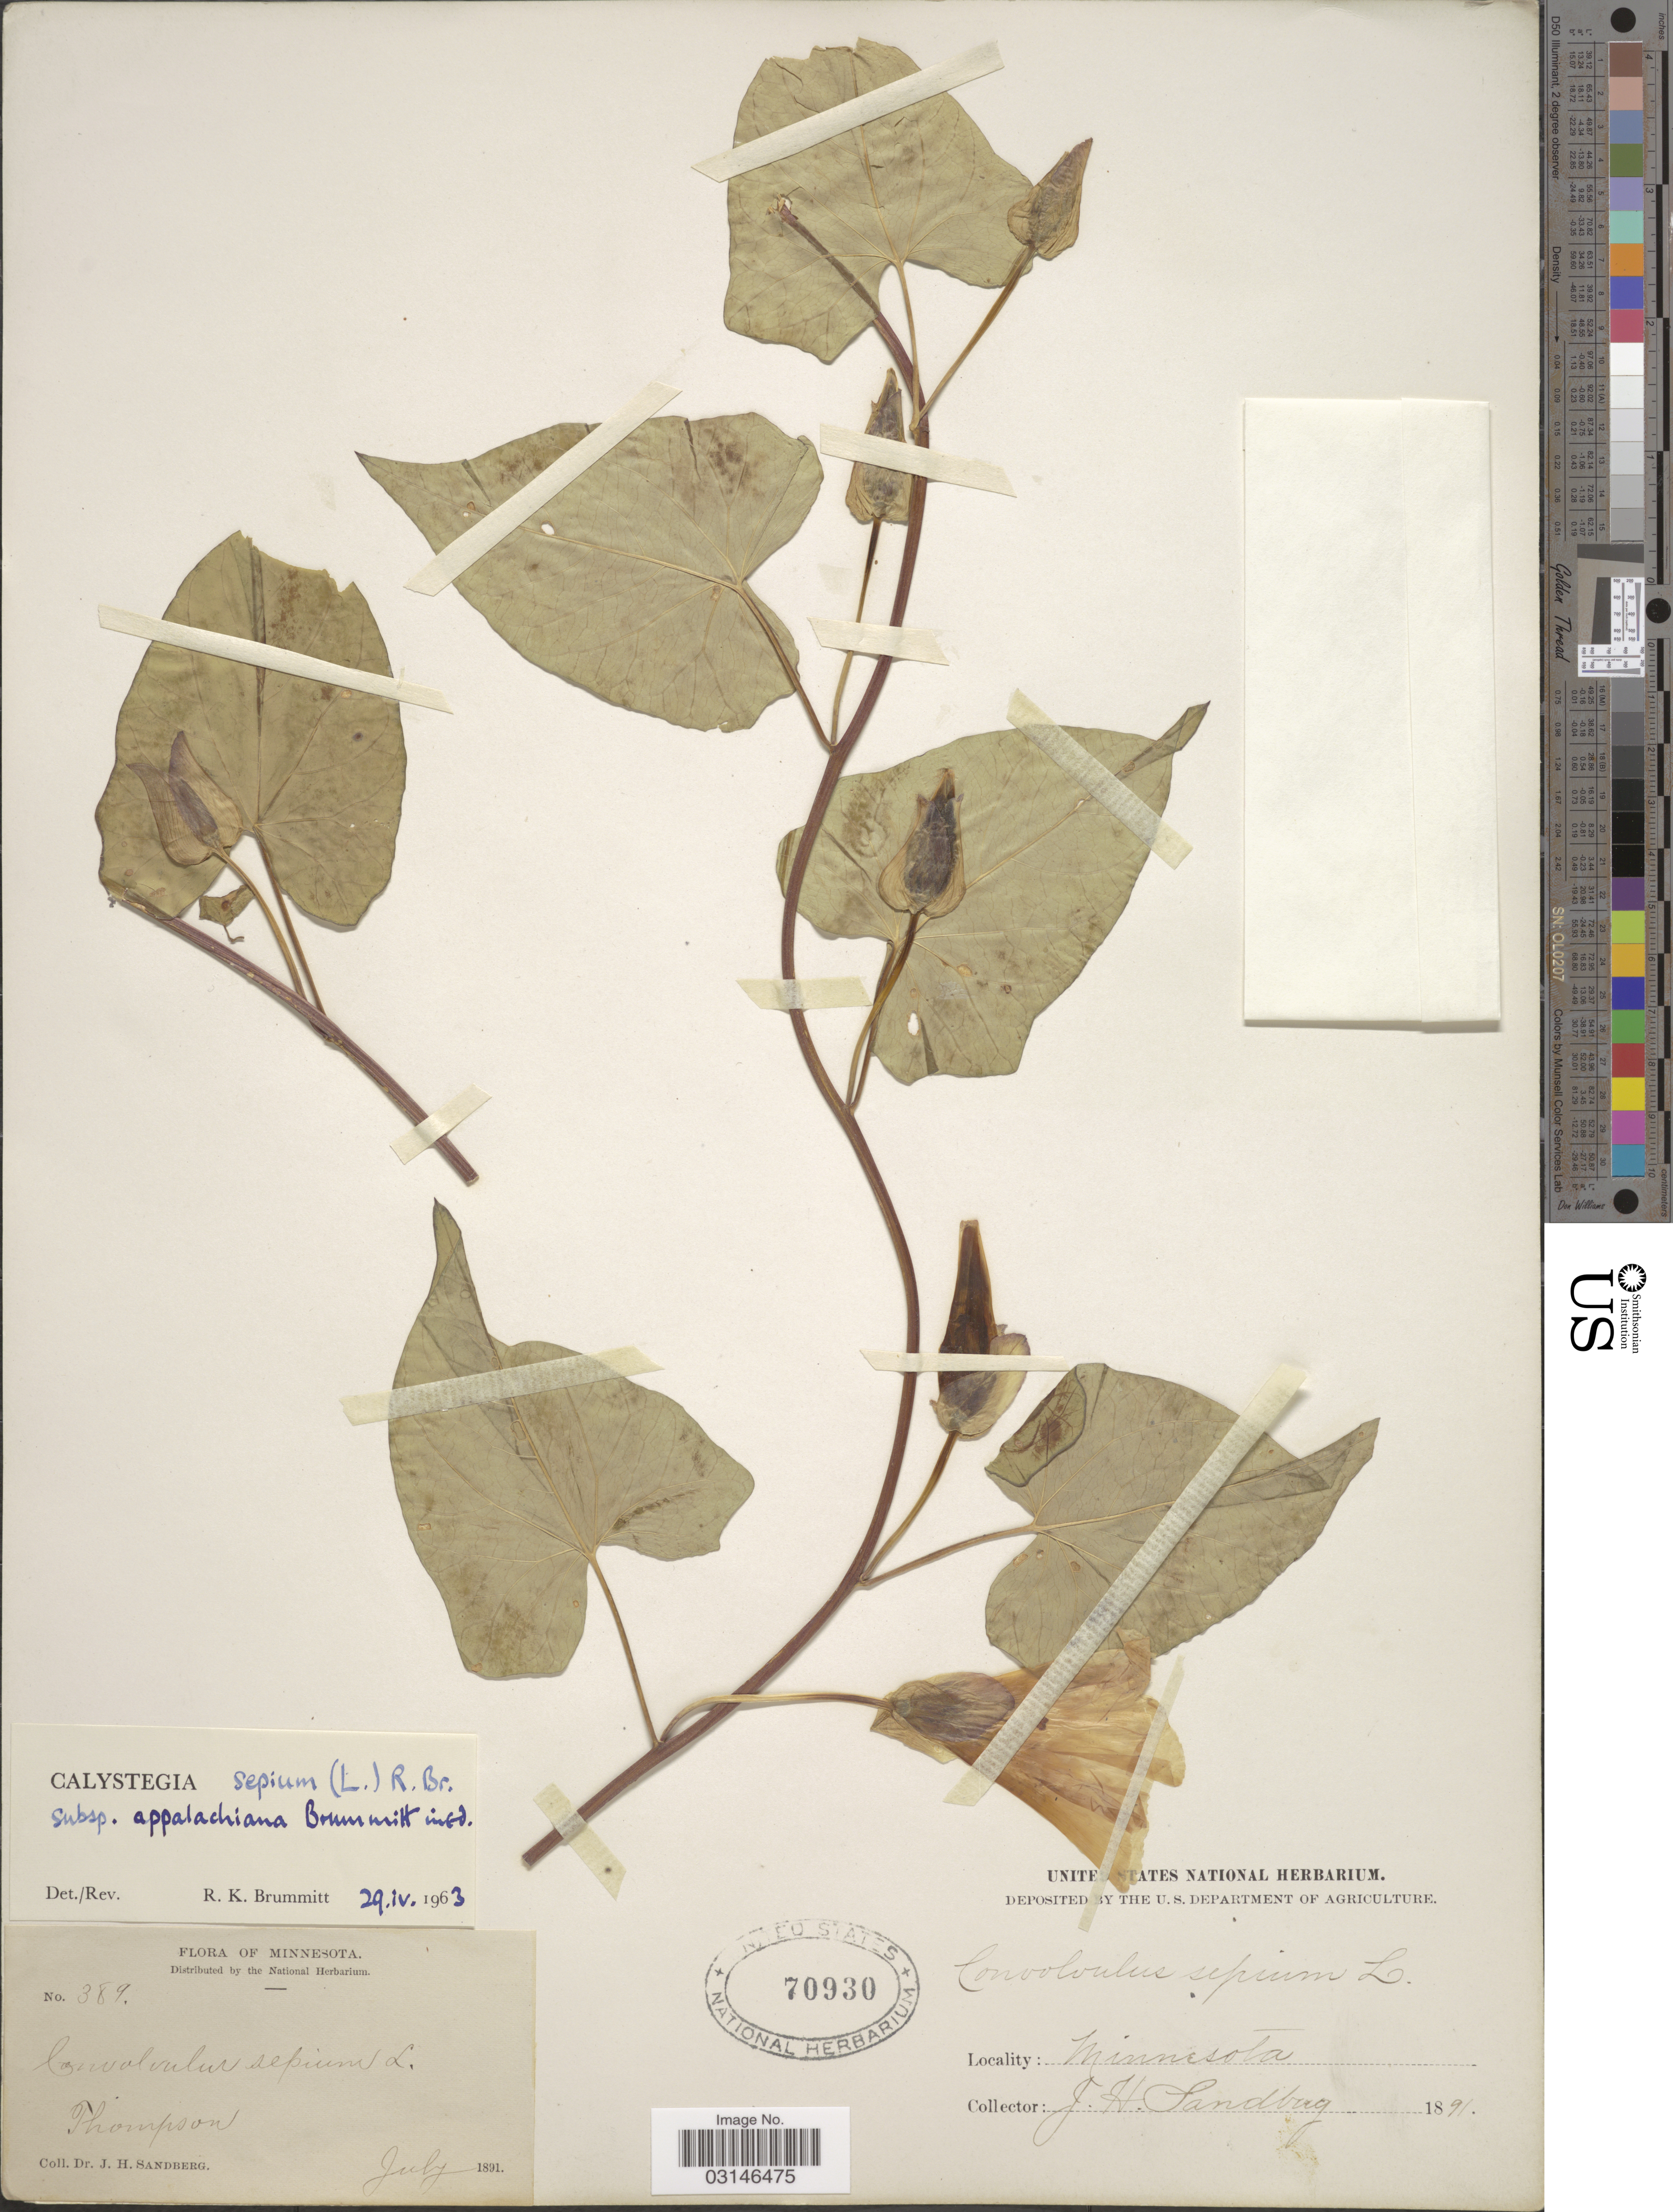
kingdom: Plantae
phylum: Tracheophyta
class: Magnoliopsida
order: Solanales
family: Convolvulaceae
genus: Calystegia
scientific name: Calystegia sepium subsp. appalachiana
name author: Brummitt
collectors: J. H. Sandberg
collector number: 389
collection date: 1891-07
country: United States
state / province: Minnesota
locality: Thompson.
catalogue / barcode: US 70930